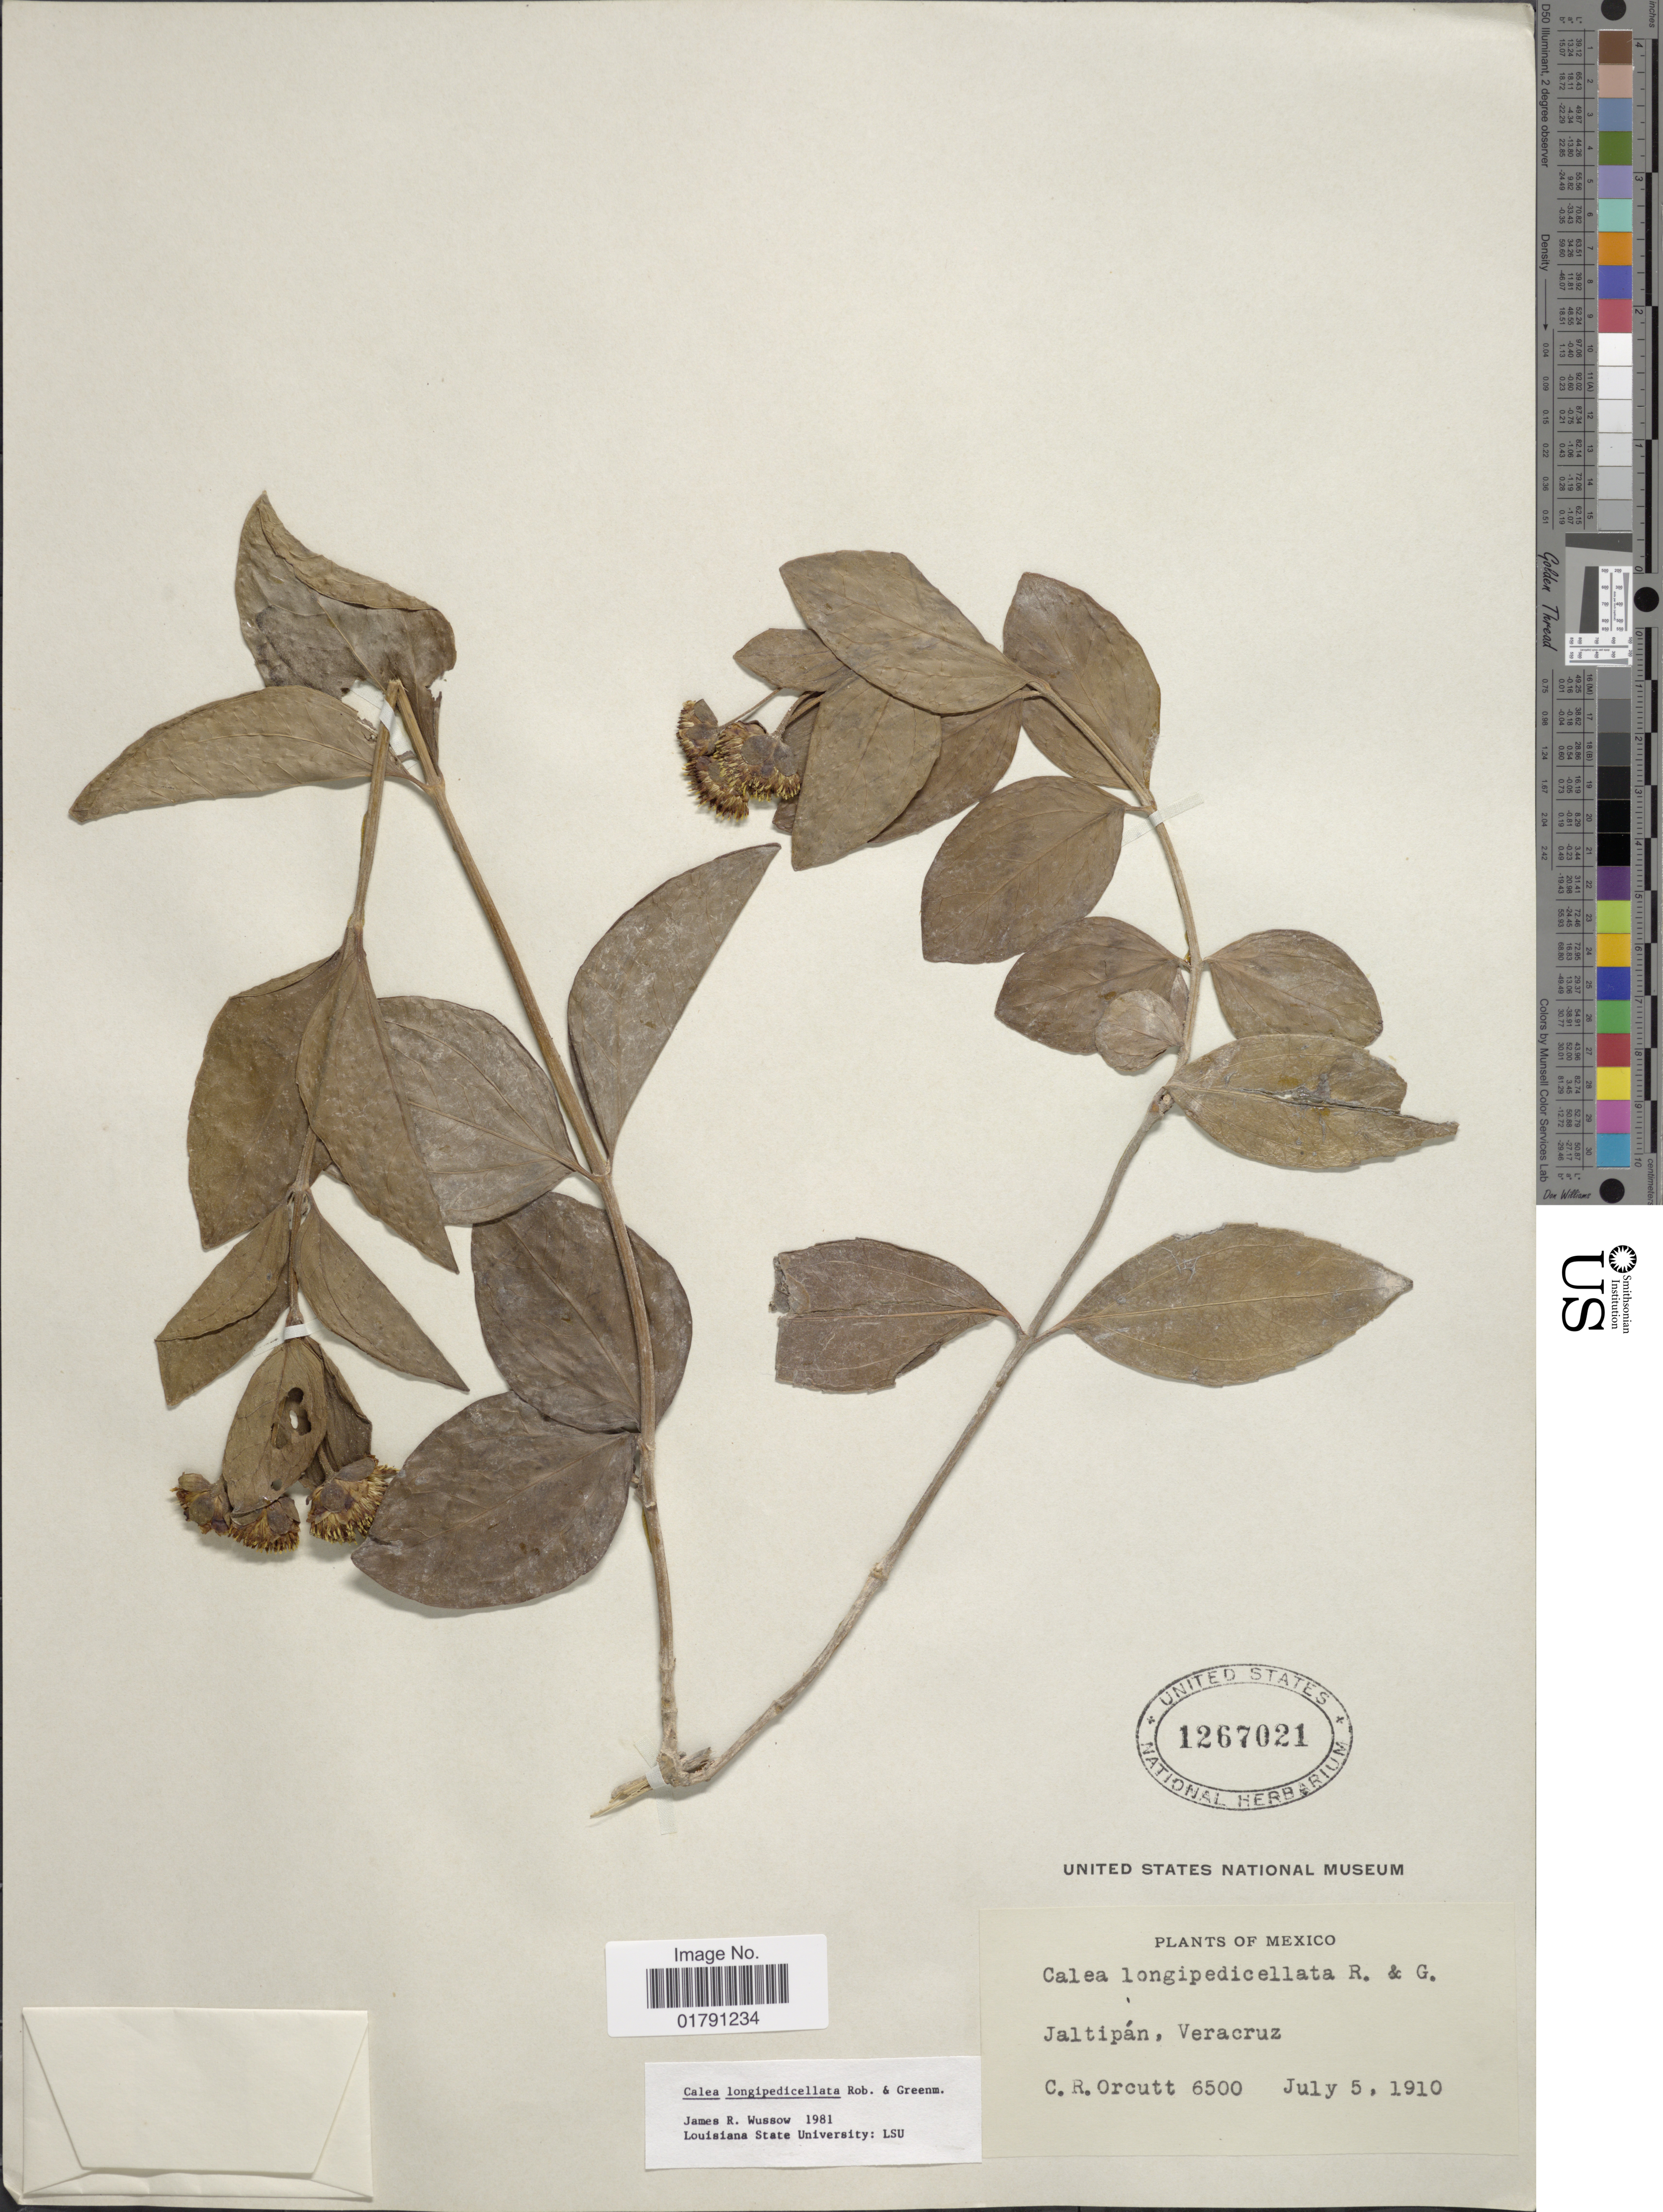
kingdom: Plantae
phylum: Tracheophyta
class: Magnoliopsida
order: Asterales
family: Asteraceae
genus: Calea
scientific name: Calea longipedicellata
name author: B.L. Rob. & Greenm.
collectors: C. R. Orcutt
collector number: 6500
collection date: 1910-07-05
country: Mexico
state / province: Veracruz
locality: Jaltipan, Veracruz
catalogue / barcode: US 1267021